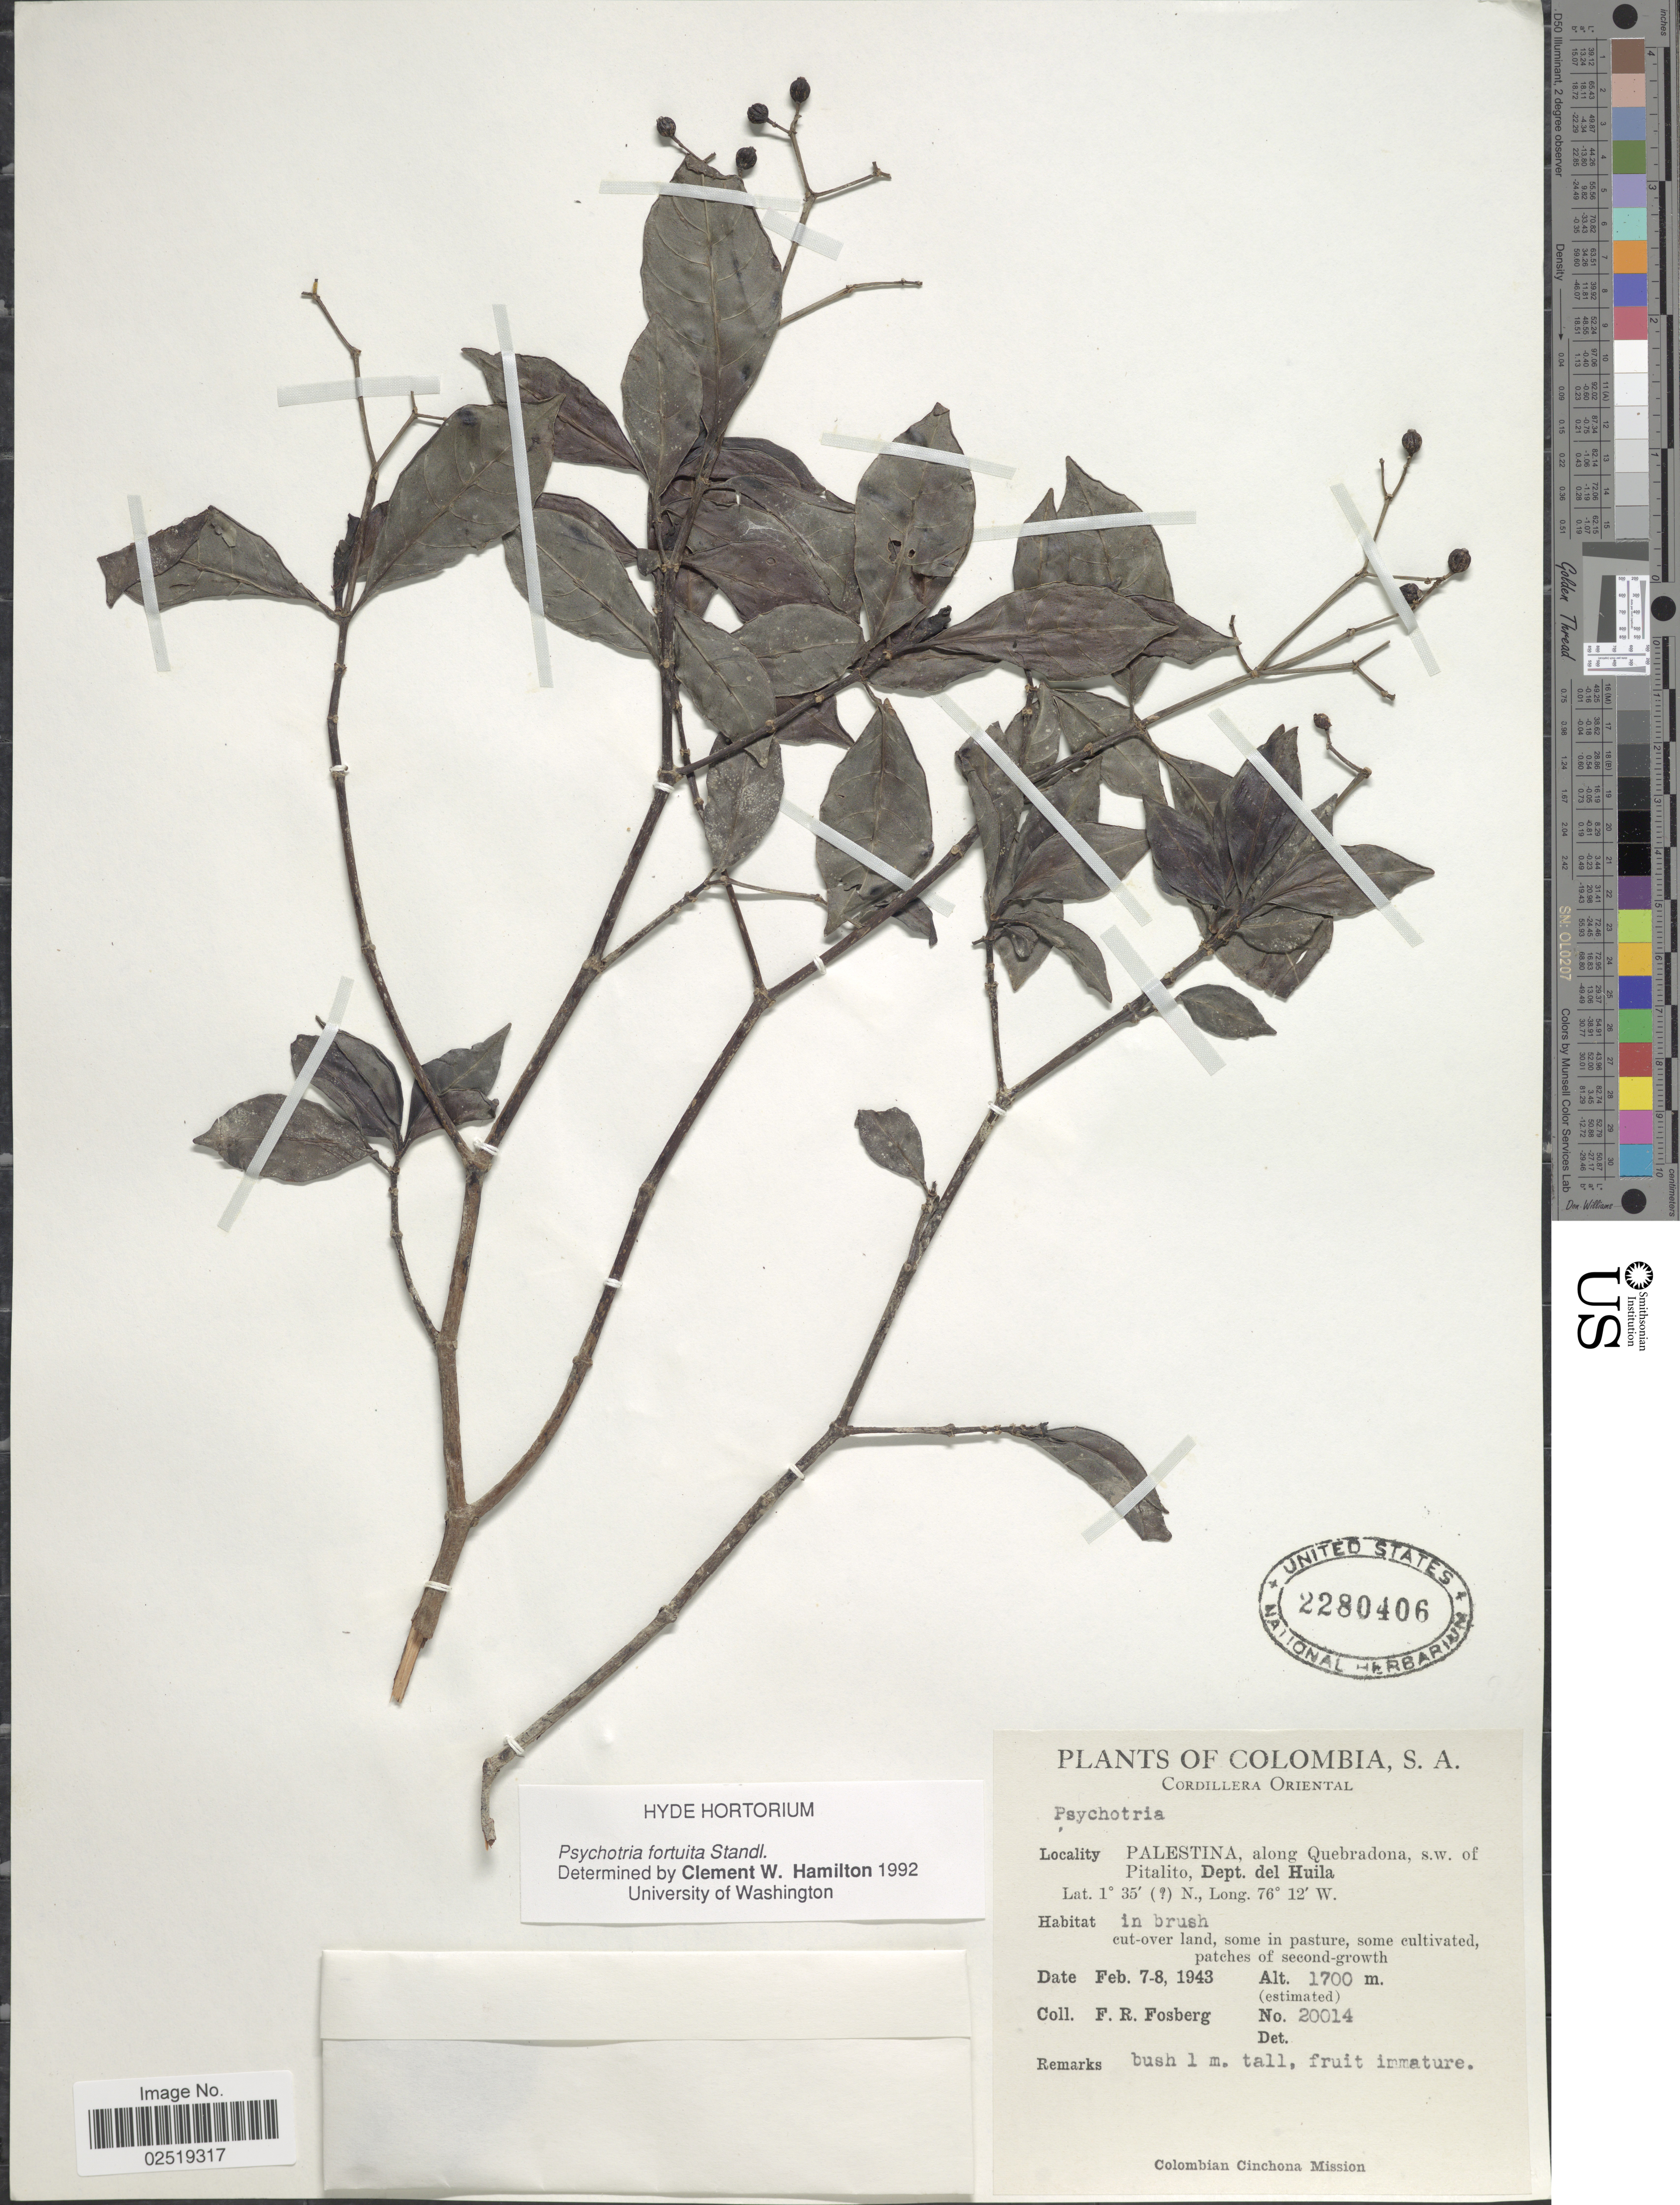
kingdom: Plantae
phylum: Tracheophyta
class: Magnoliopsida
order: Gentianales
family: Rubiaceae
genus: Psychotria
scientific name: Psychotria fortuita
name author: Standl.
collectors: F. R. Fosberg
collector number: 20014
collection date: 1943-02-07/1943-02-08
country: Colombia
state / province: Huila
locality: Cordillera Oriental. Palestina, along Quebradona, s.w. of Pitalito, Dept. del Huila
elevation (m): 1700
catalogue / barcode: US 2280406